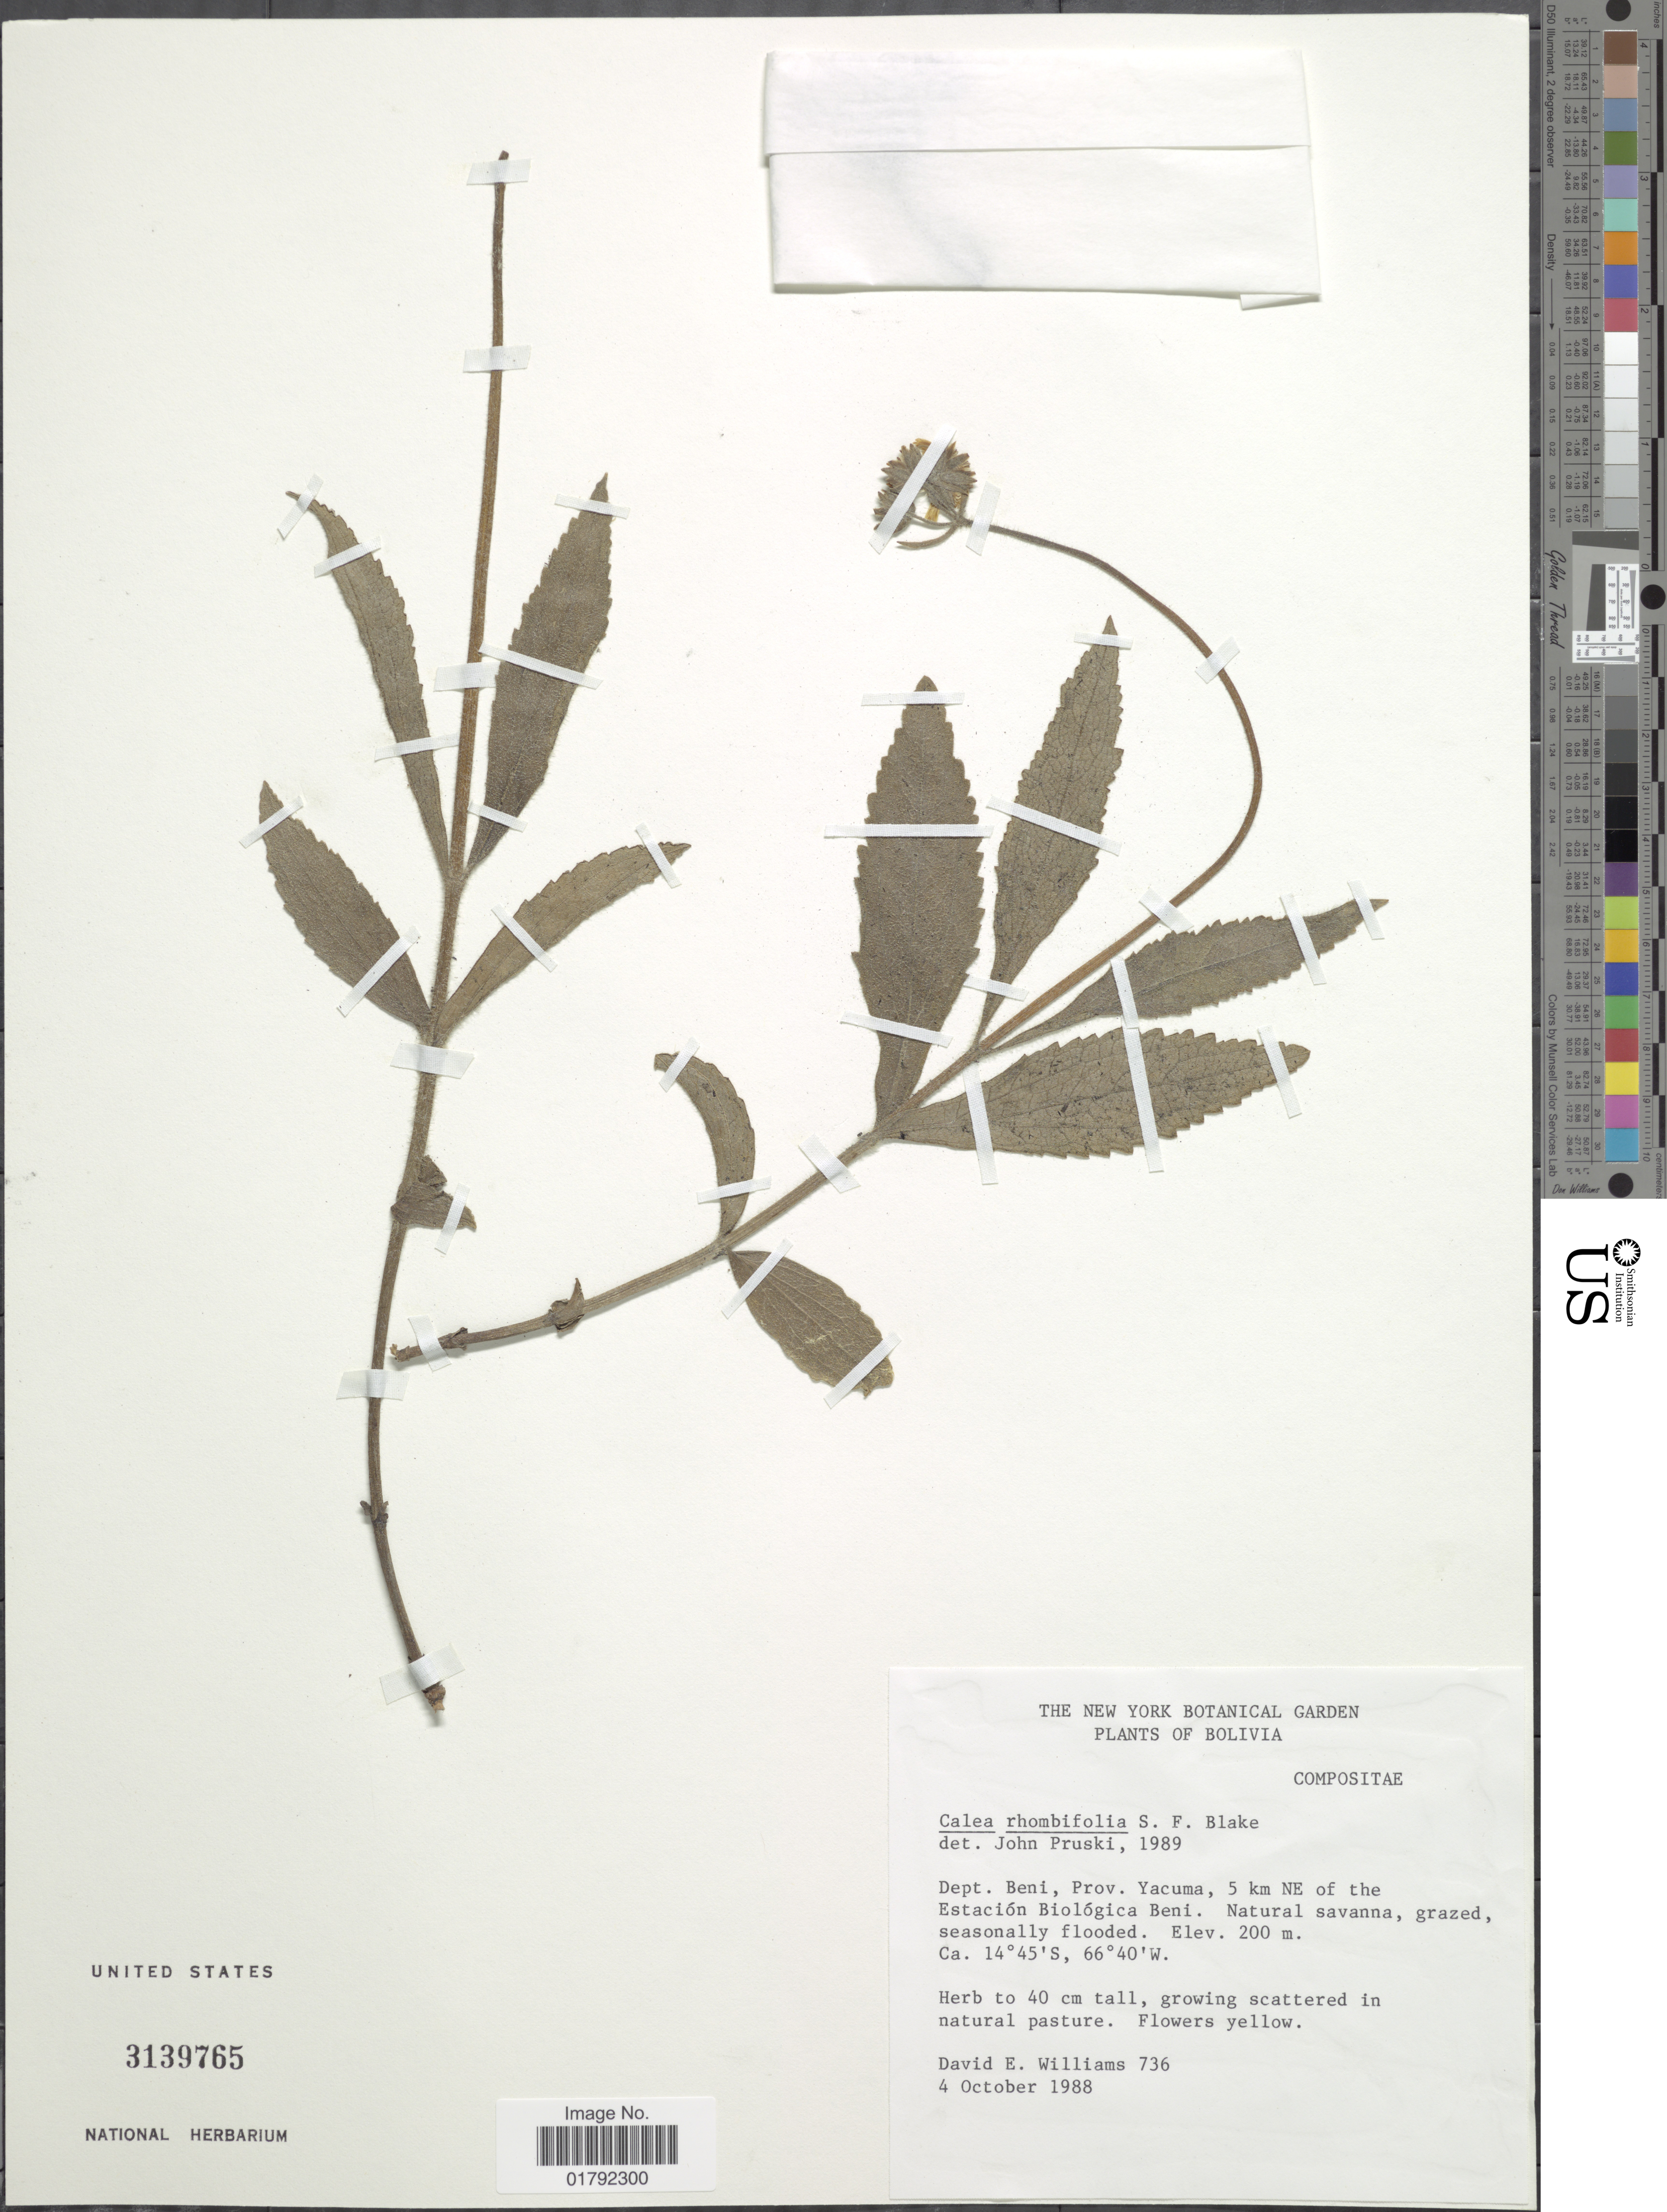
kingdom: Plantae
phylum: Tracheophyta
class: Magnoliopsida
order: Asterales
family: Asteraceae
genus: Calea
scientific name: Calea reticulata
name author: Gardner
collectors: D. E. Williams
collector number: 736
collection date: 1988-10-04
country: Bolivia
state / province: Beni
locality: Prov. Yacuma, 5 km NE of the Estacion Biologica Beni, Natural savnna.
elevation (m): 200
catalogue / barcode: US 3139765